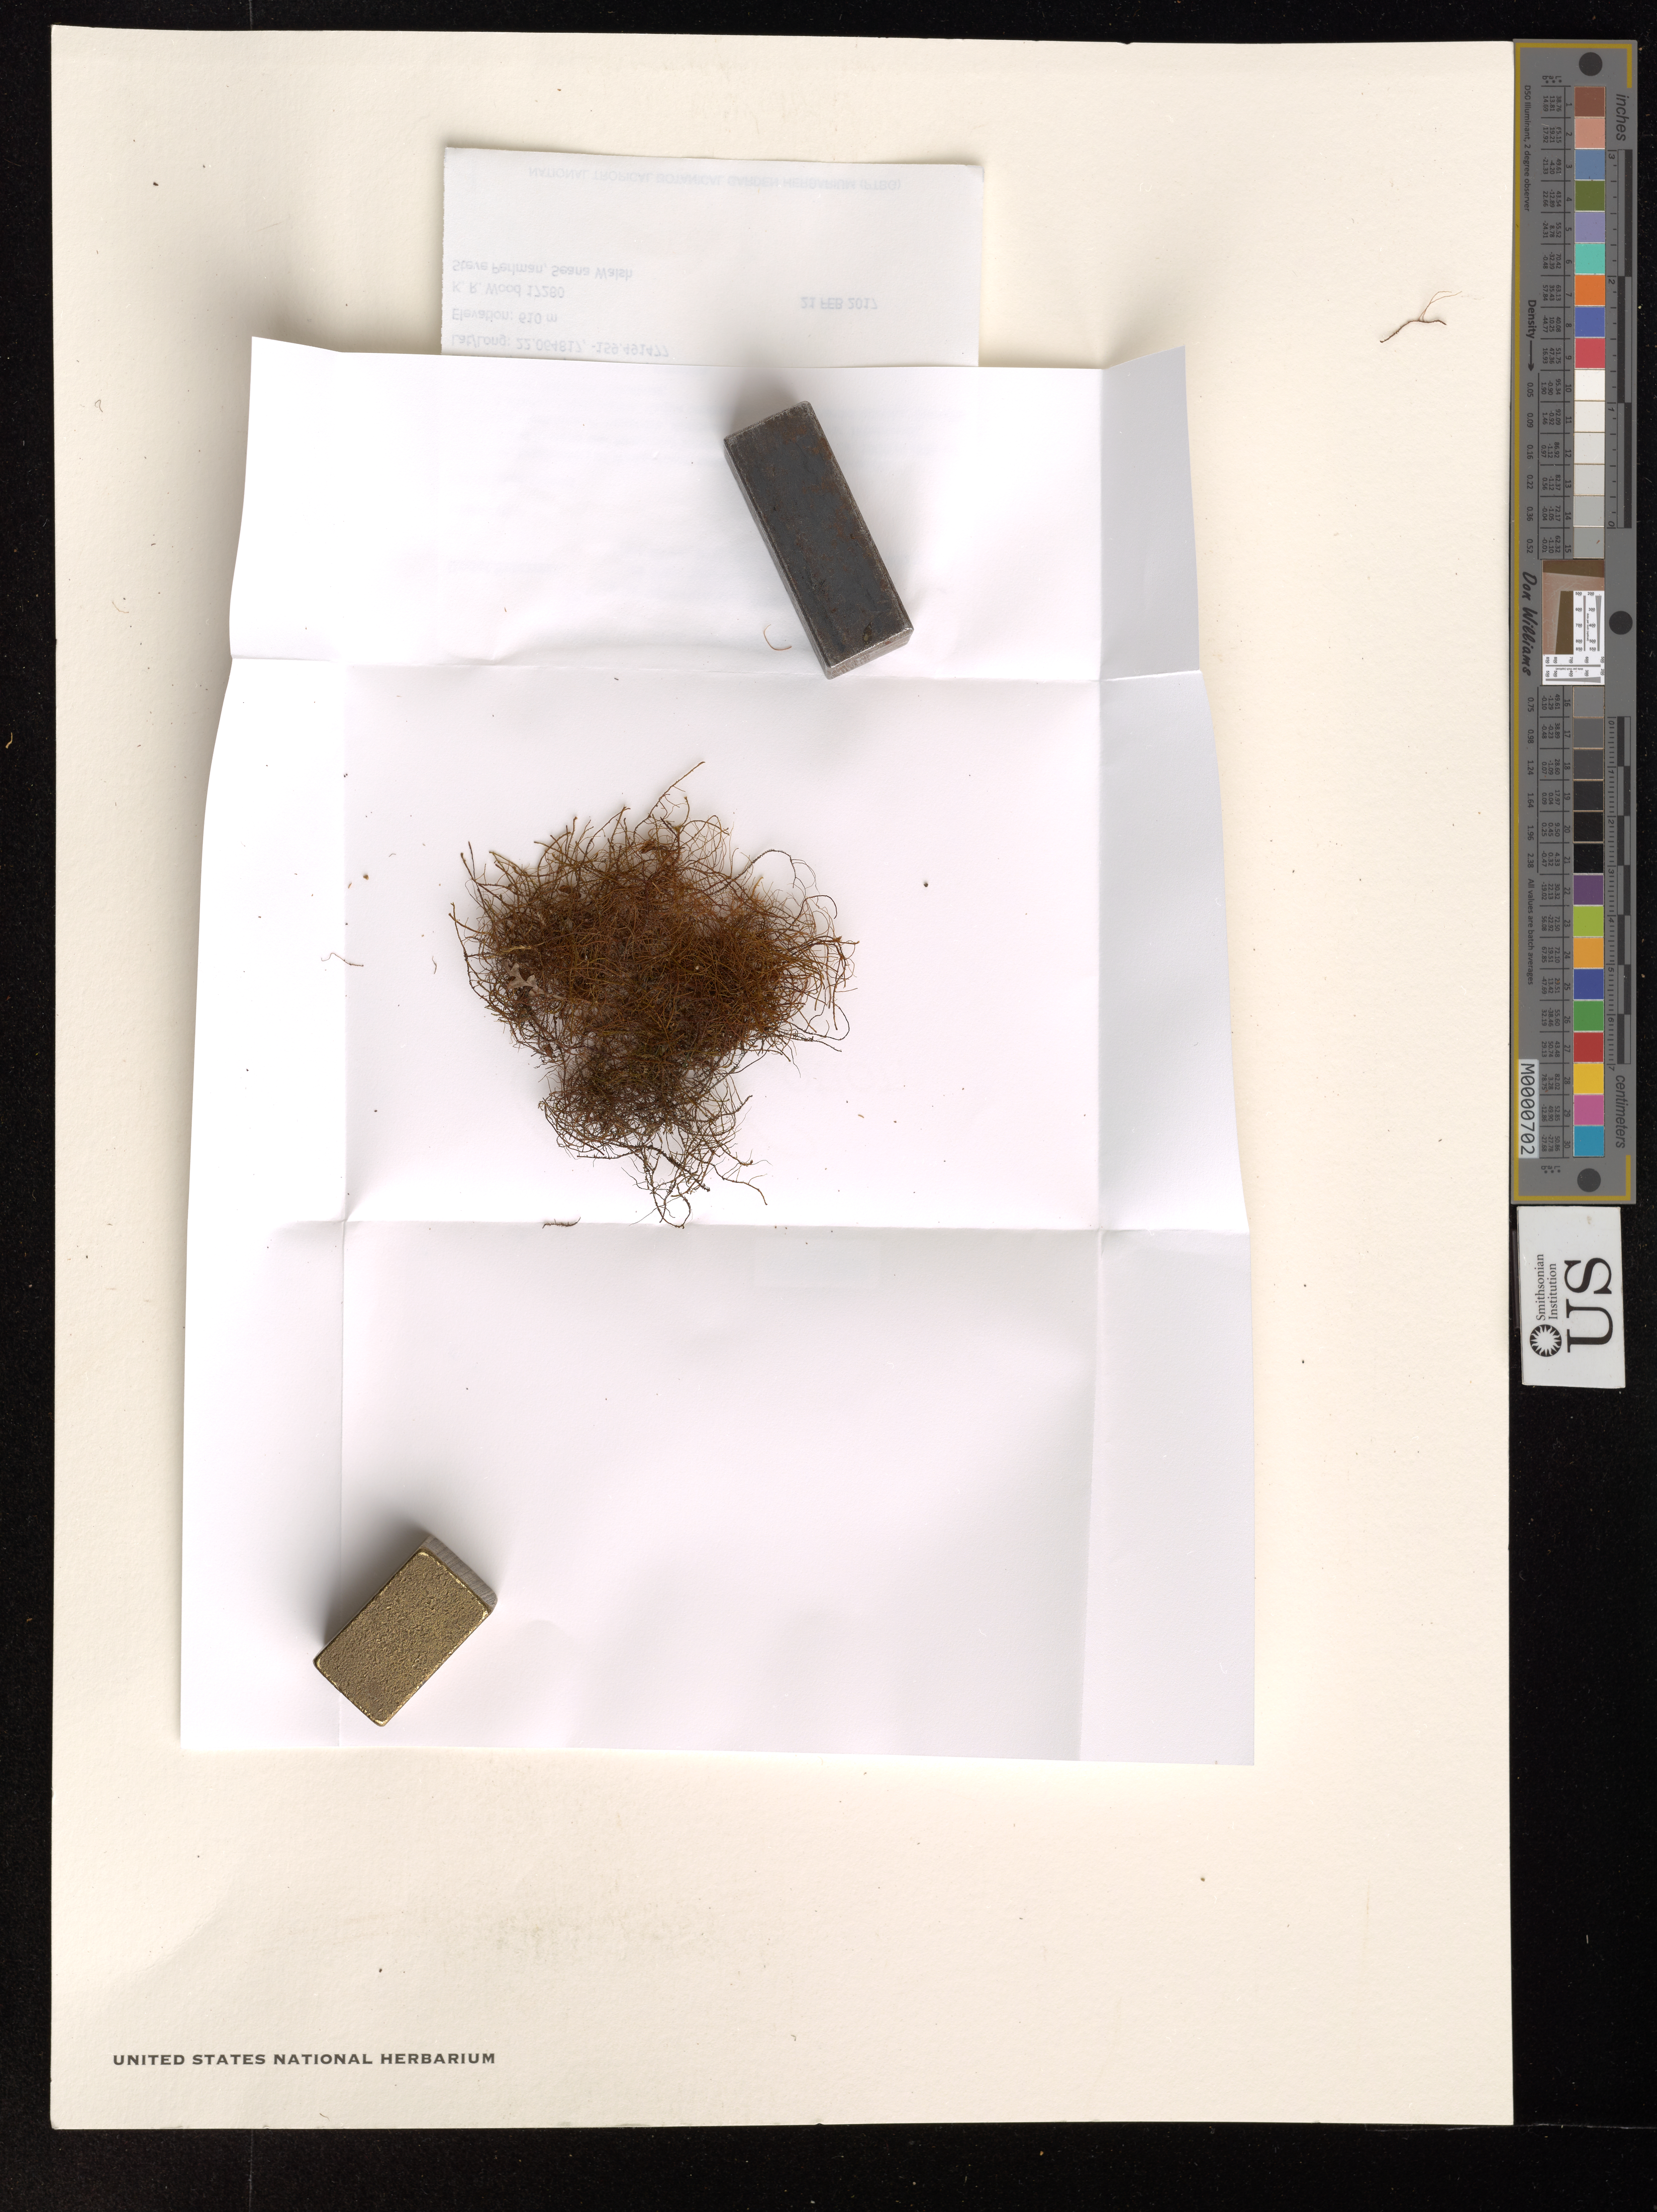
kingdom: Plantae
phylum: Marchantiophyta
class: Jungermanniopsida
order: Jungermanniales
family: Lophocoleaceae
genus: Cryptolophocolea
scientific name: Cryptolophocolea ciliolata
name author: (Nees) Söderström et al.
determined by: Judziewicz, E.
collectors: K. R. Wood, S. Perlman & S. Walsh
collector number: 17280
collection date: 2017-02-21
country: United States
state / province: Hawaii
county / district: Kauai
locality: The Hawaiian Islands. Kauai Lihue District. Blue Hole, headwater of Wailua River, below Waialeale and Kawaikini.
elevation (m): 610